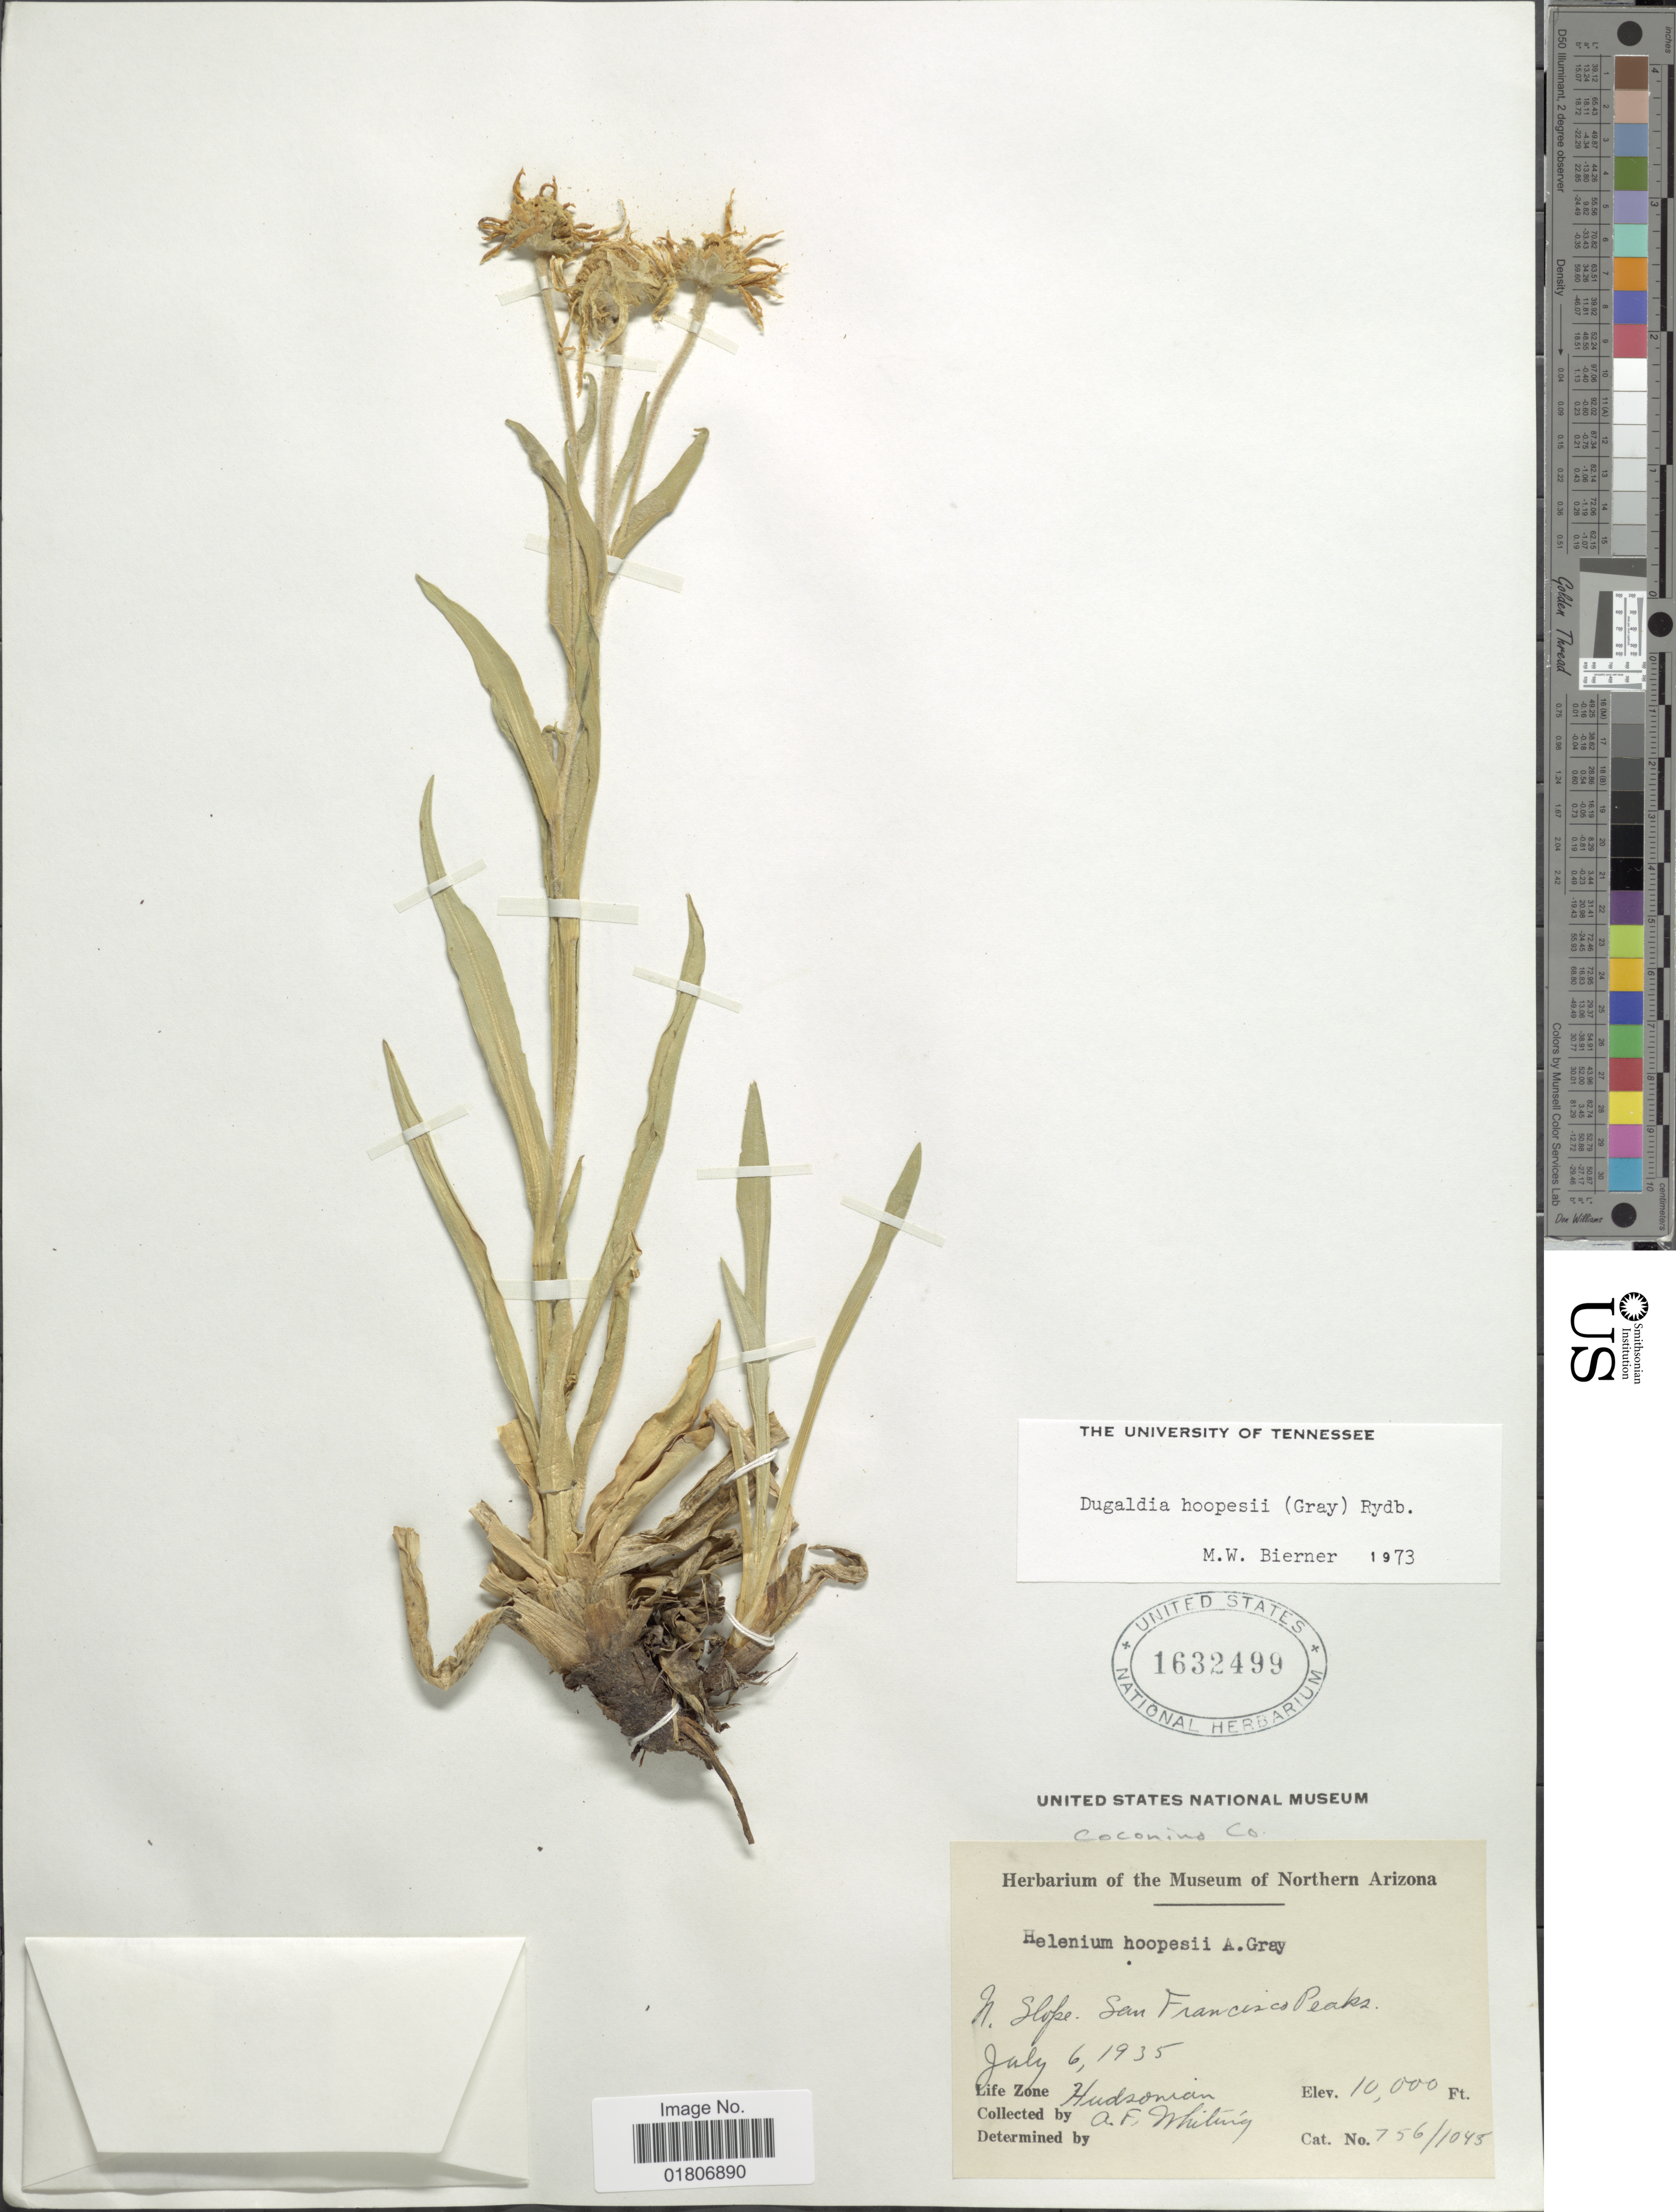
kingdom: Plantae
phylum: Tracheophyta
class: Magnoliopsida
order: Asterales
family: Asteraceae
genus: Dugaldia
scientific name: Dugaldia hoopesii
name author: (A. Gray) Rydb.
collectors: A. F. Whiting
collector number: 756/1045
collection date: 1935-07-06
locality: Coconino Co. N. Slope San Francisco Peaks. Life Zone Hudsonian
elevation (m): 3048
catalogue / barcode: US 1632499